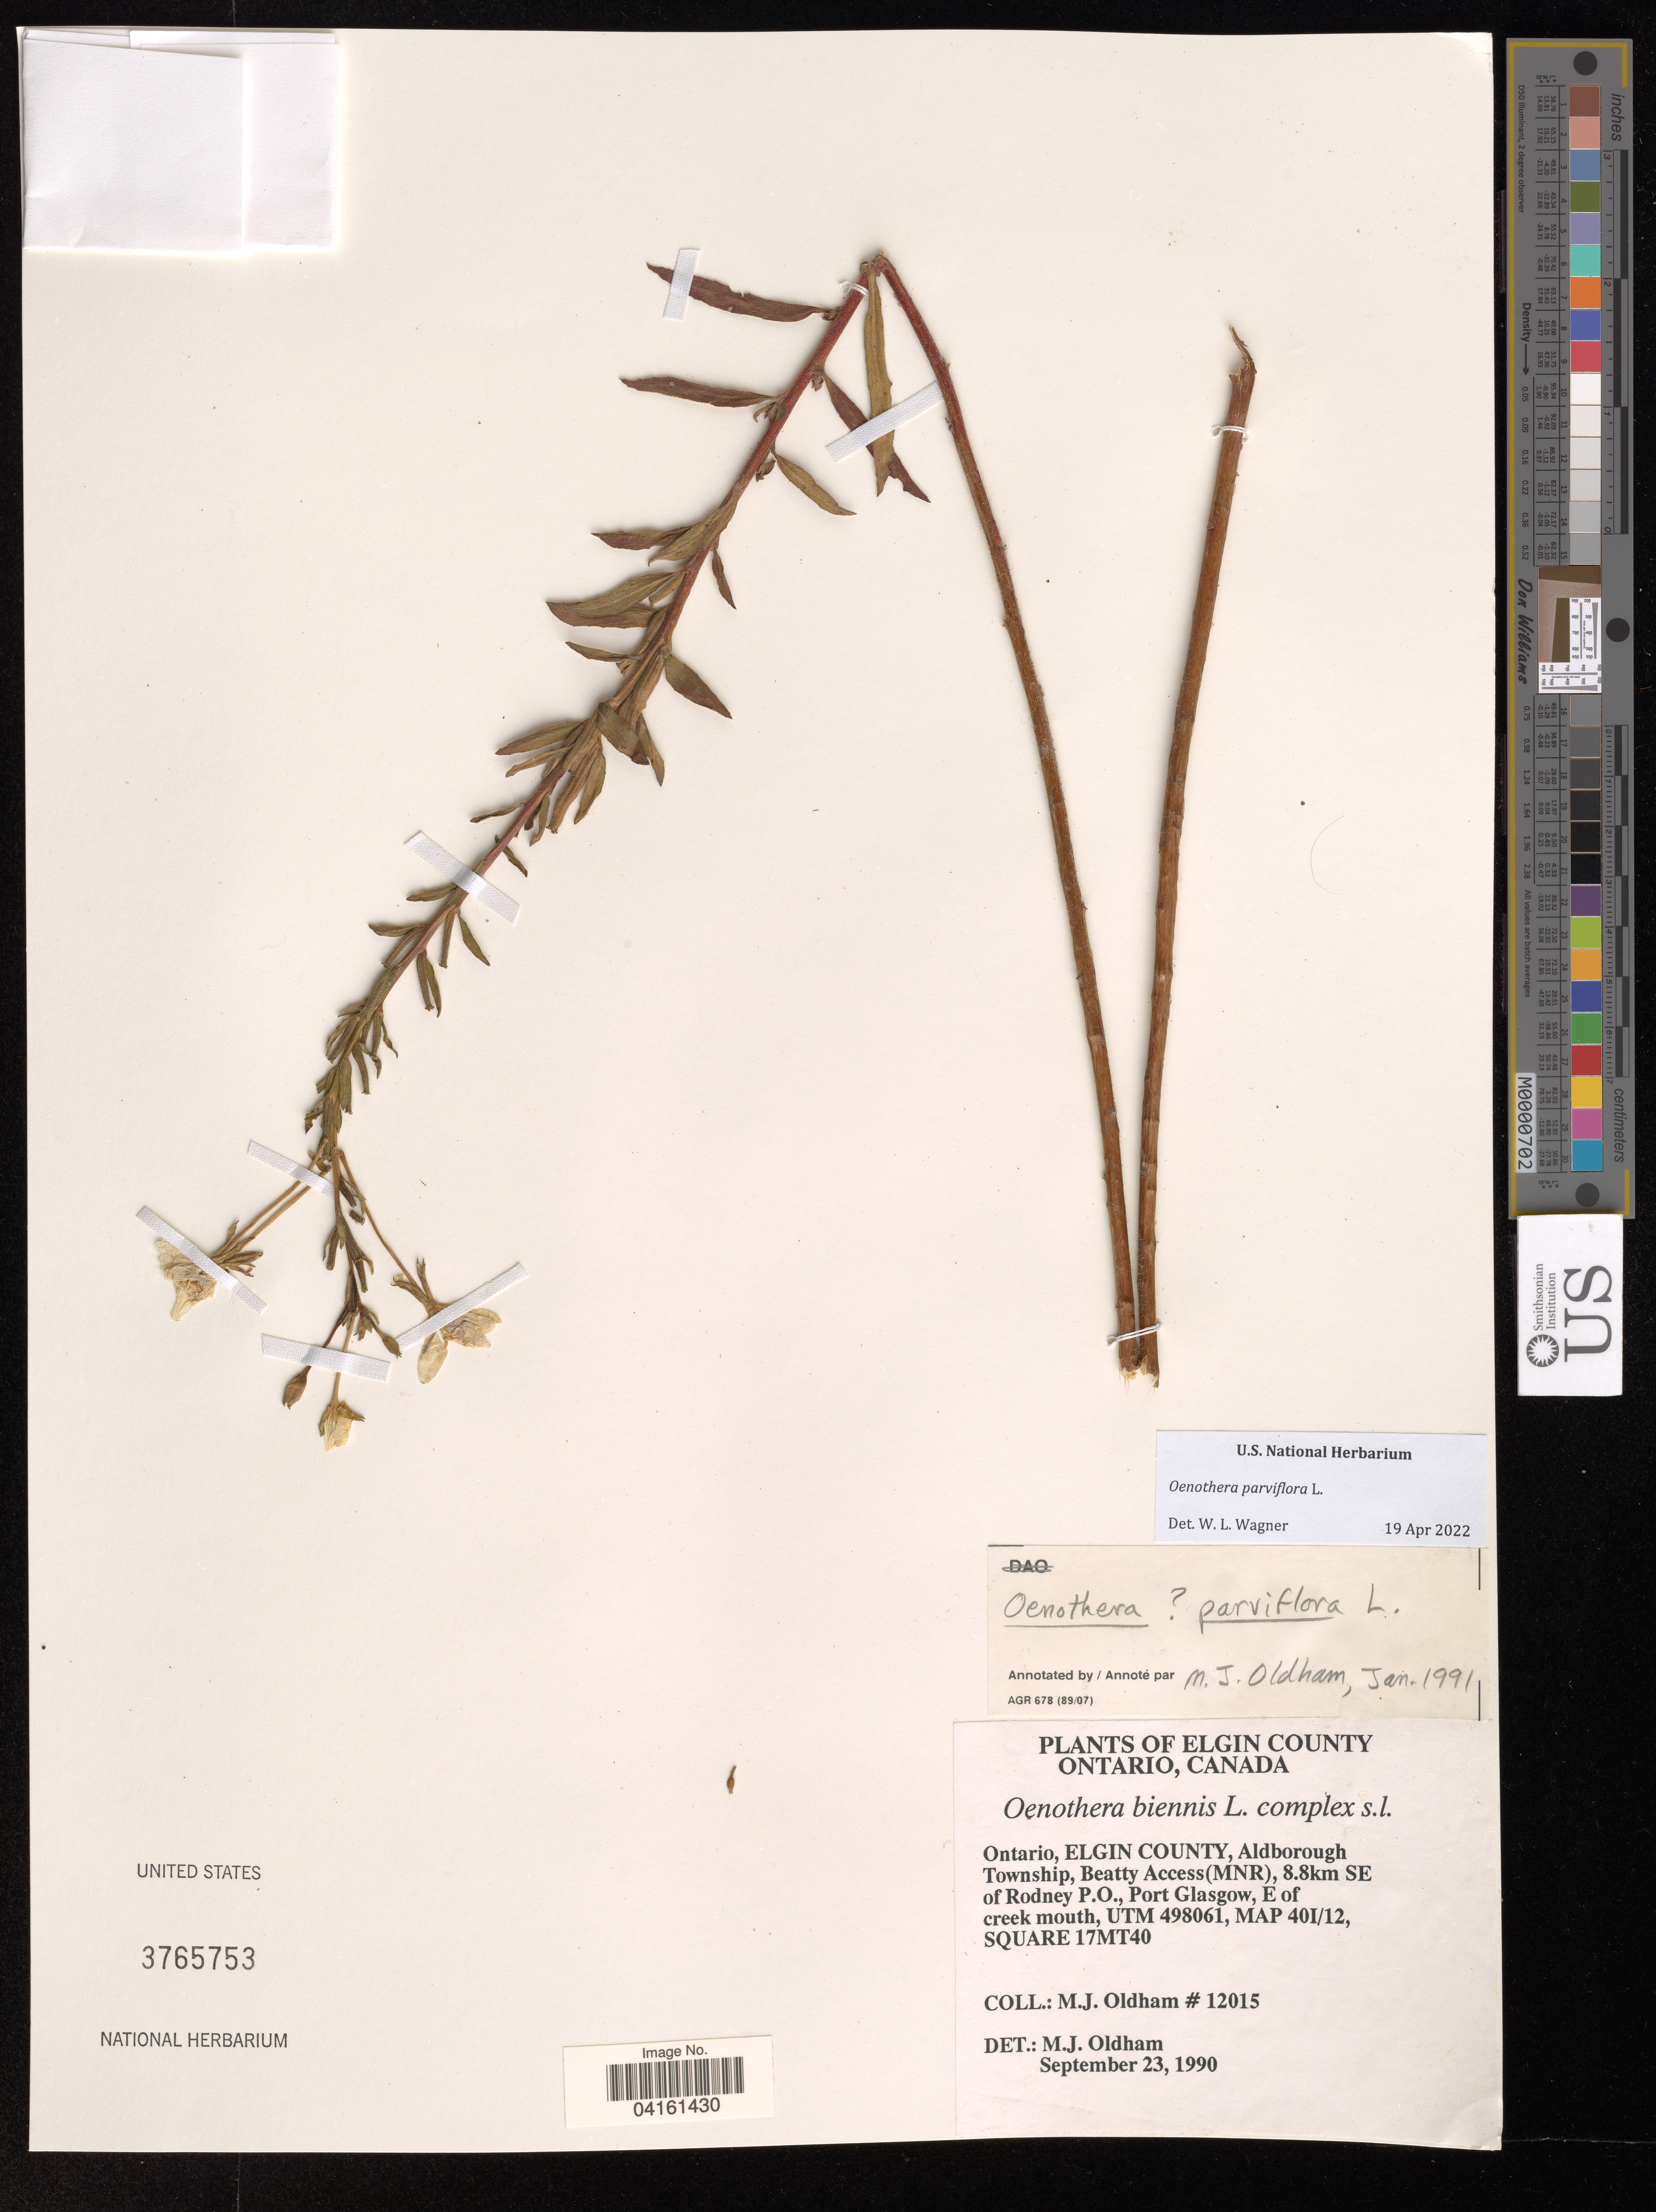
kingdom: Plantae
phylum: Tracheophyta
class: Magnoliopsida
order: Myrtales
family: Onagraceae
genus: Oenothera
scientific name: Oenothera parviflora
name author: L.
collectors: M. Oldham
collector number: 12015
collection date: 1990-09-23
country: Canada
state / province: Ontario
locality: Elgin County, Aldborough Township, Beatty Access (MNR), 8.8km SE of Rodney P.O., Port Glasgow, E of creek mouth, UTM 498061, MAP 40I/12, SQUARE 17MT40.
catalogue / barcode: US 3765753